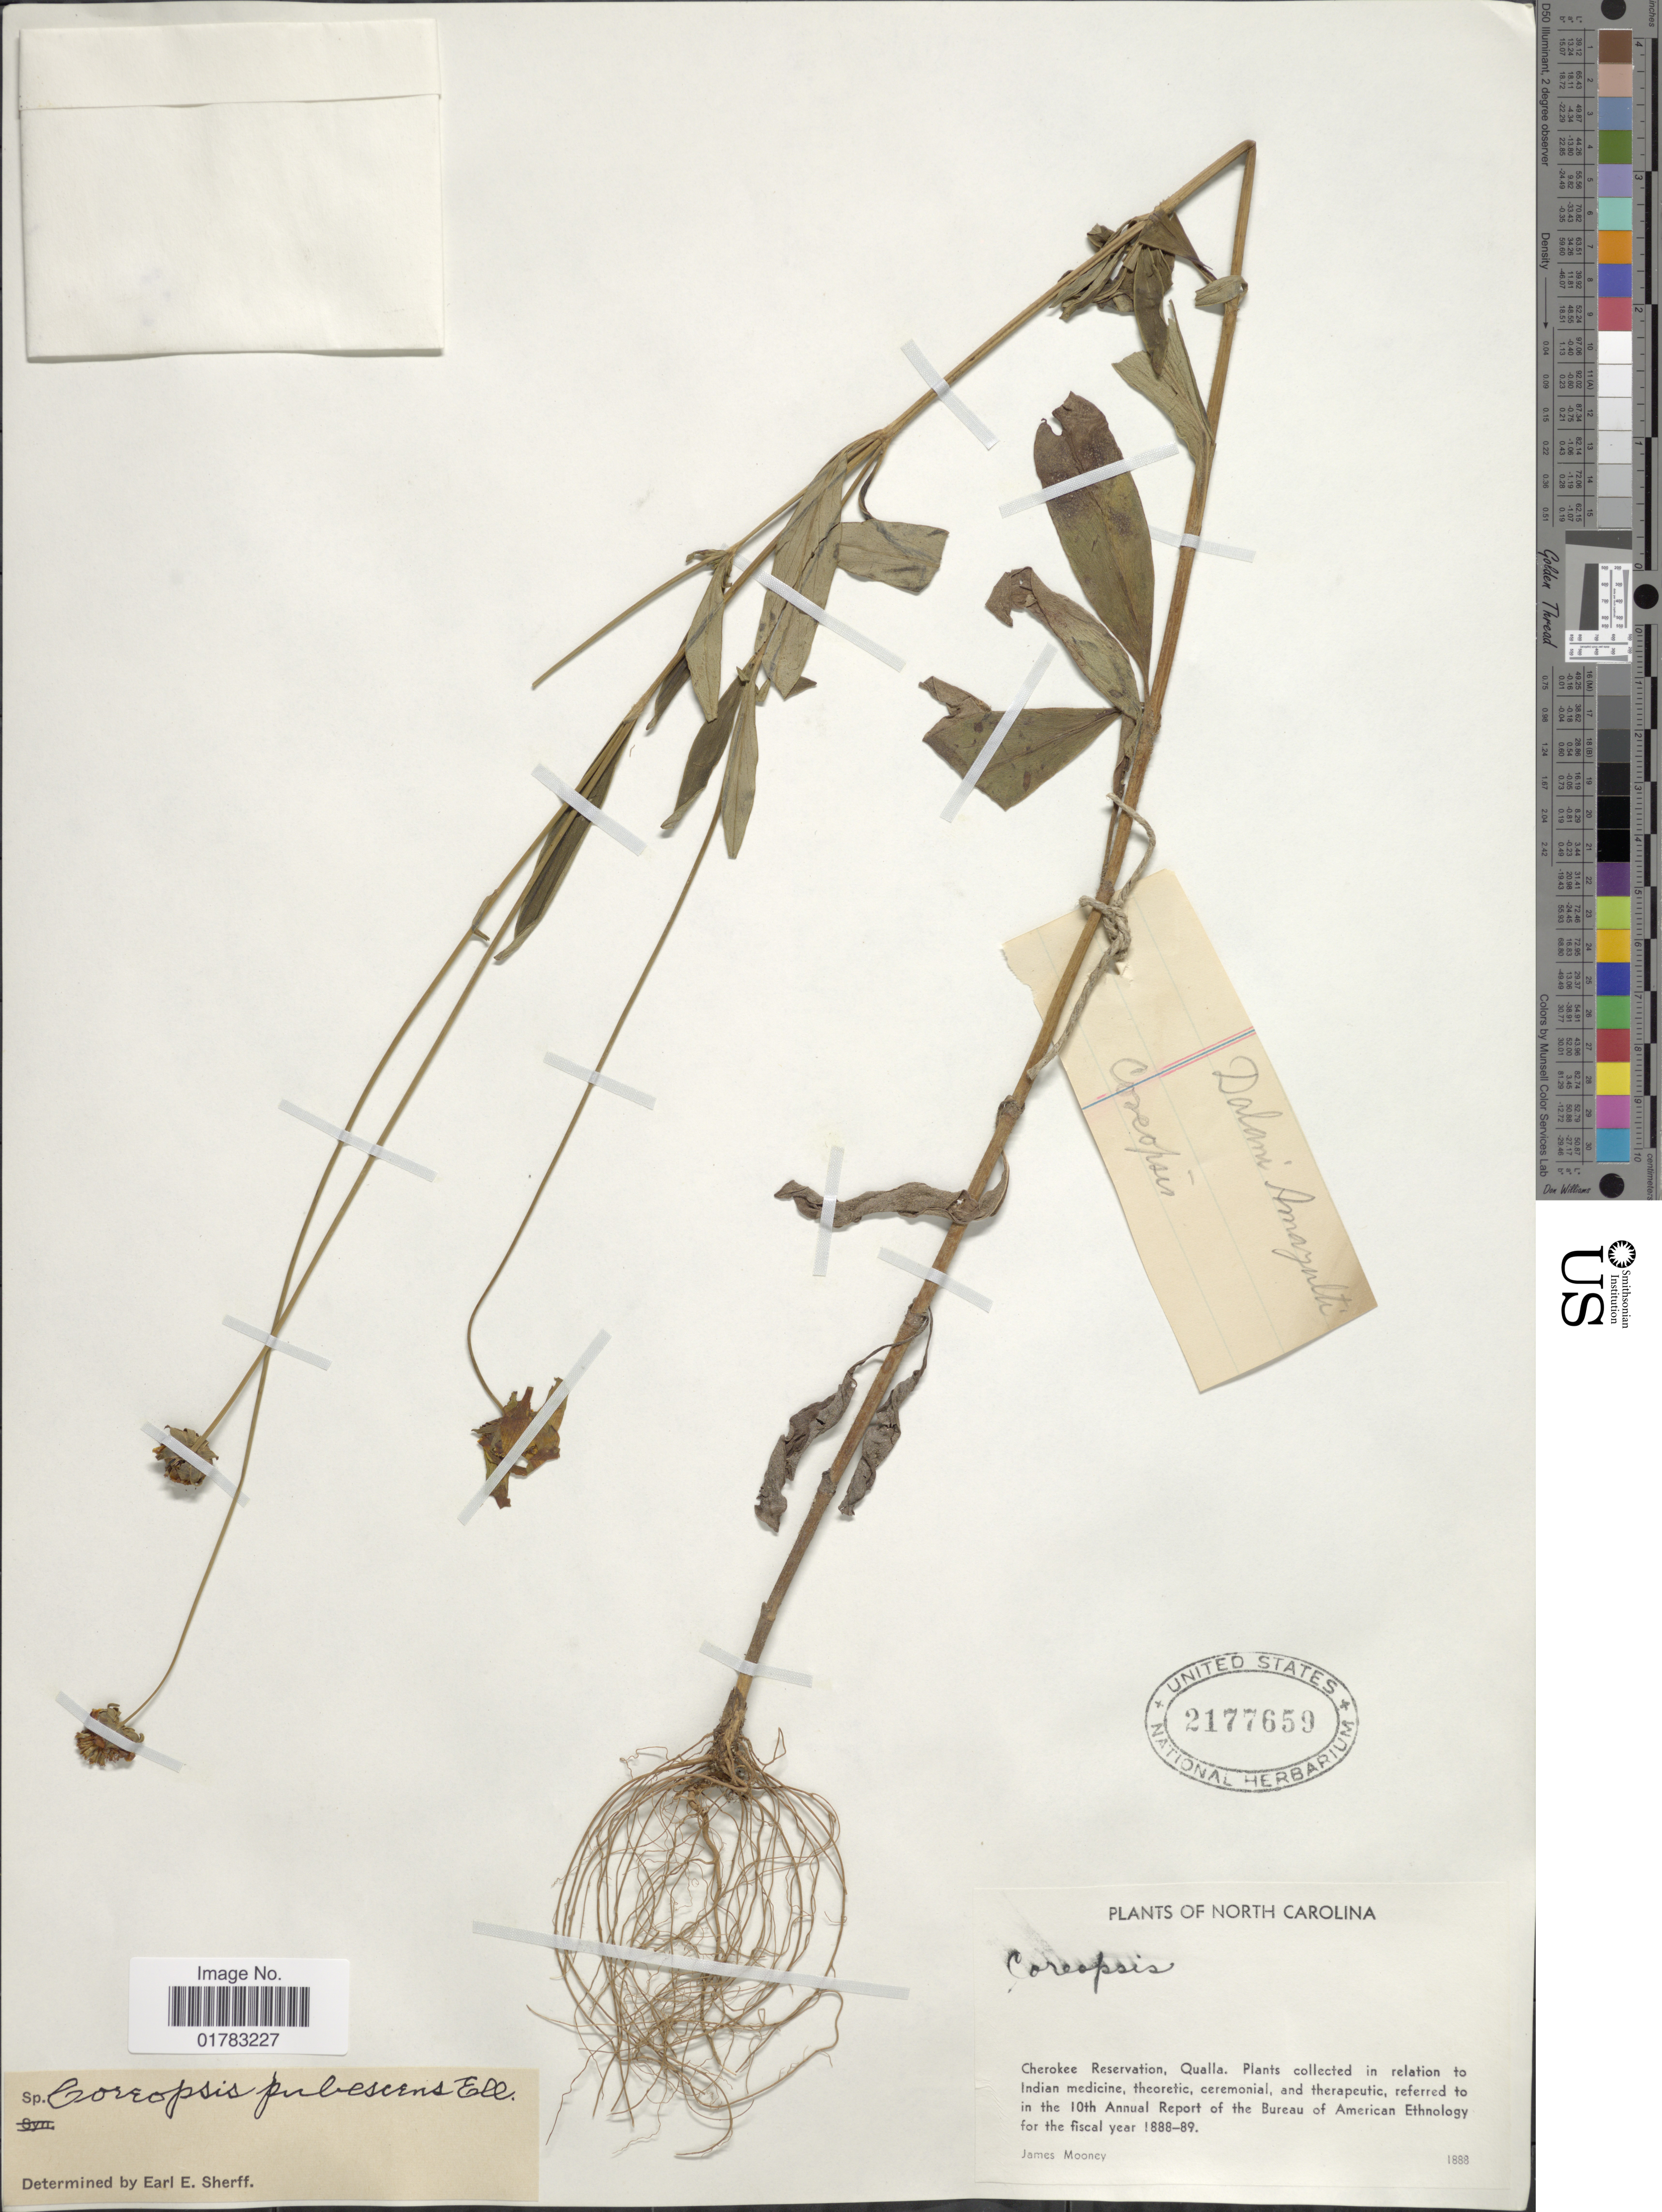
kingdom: Plantae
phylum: Tracheophyta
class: Magnoliopsida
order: Asterales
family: Asteraceae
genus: Coreopsis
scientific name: Coreopsis pubescens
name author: Elliott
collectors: J. Mooney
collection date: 1888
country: United States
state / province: North Carolina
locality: Cheroke Reservation, Qualla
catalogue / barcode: US 2177659